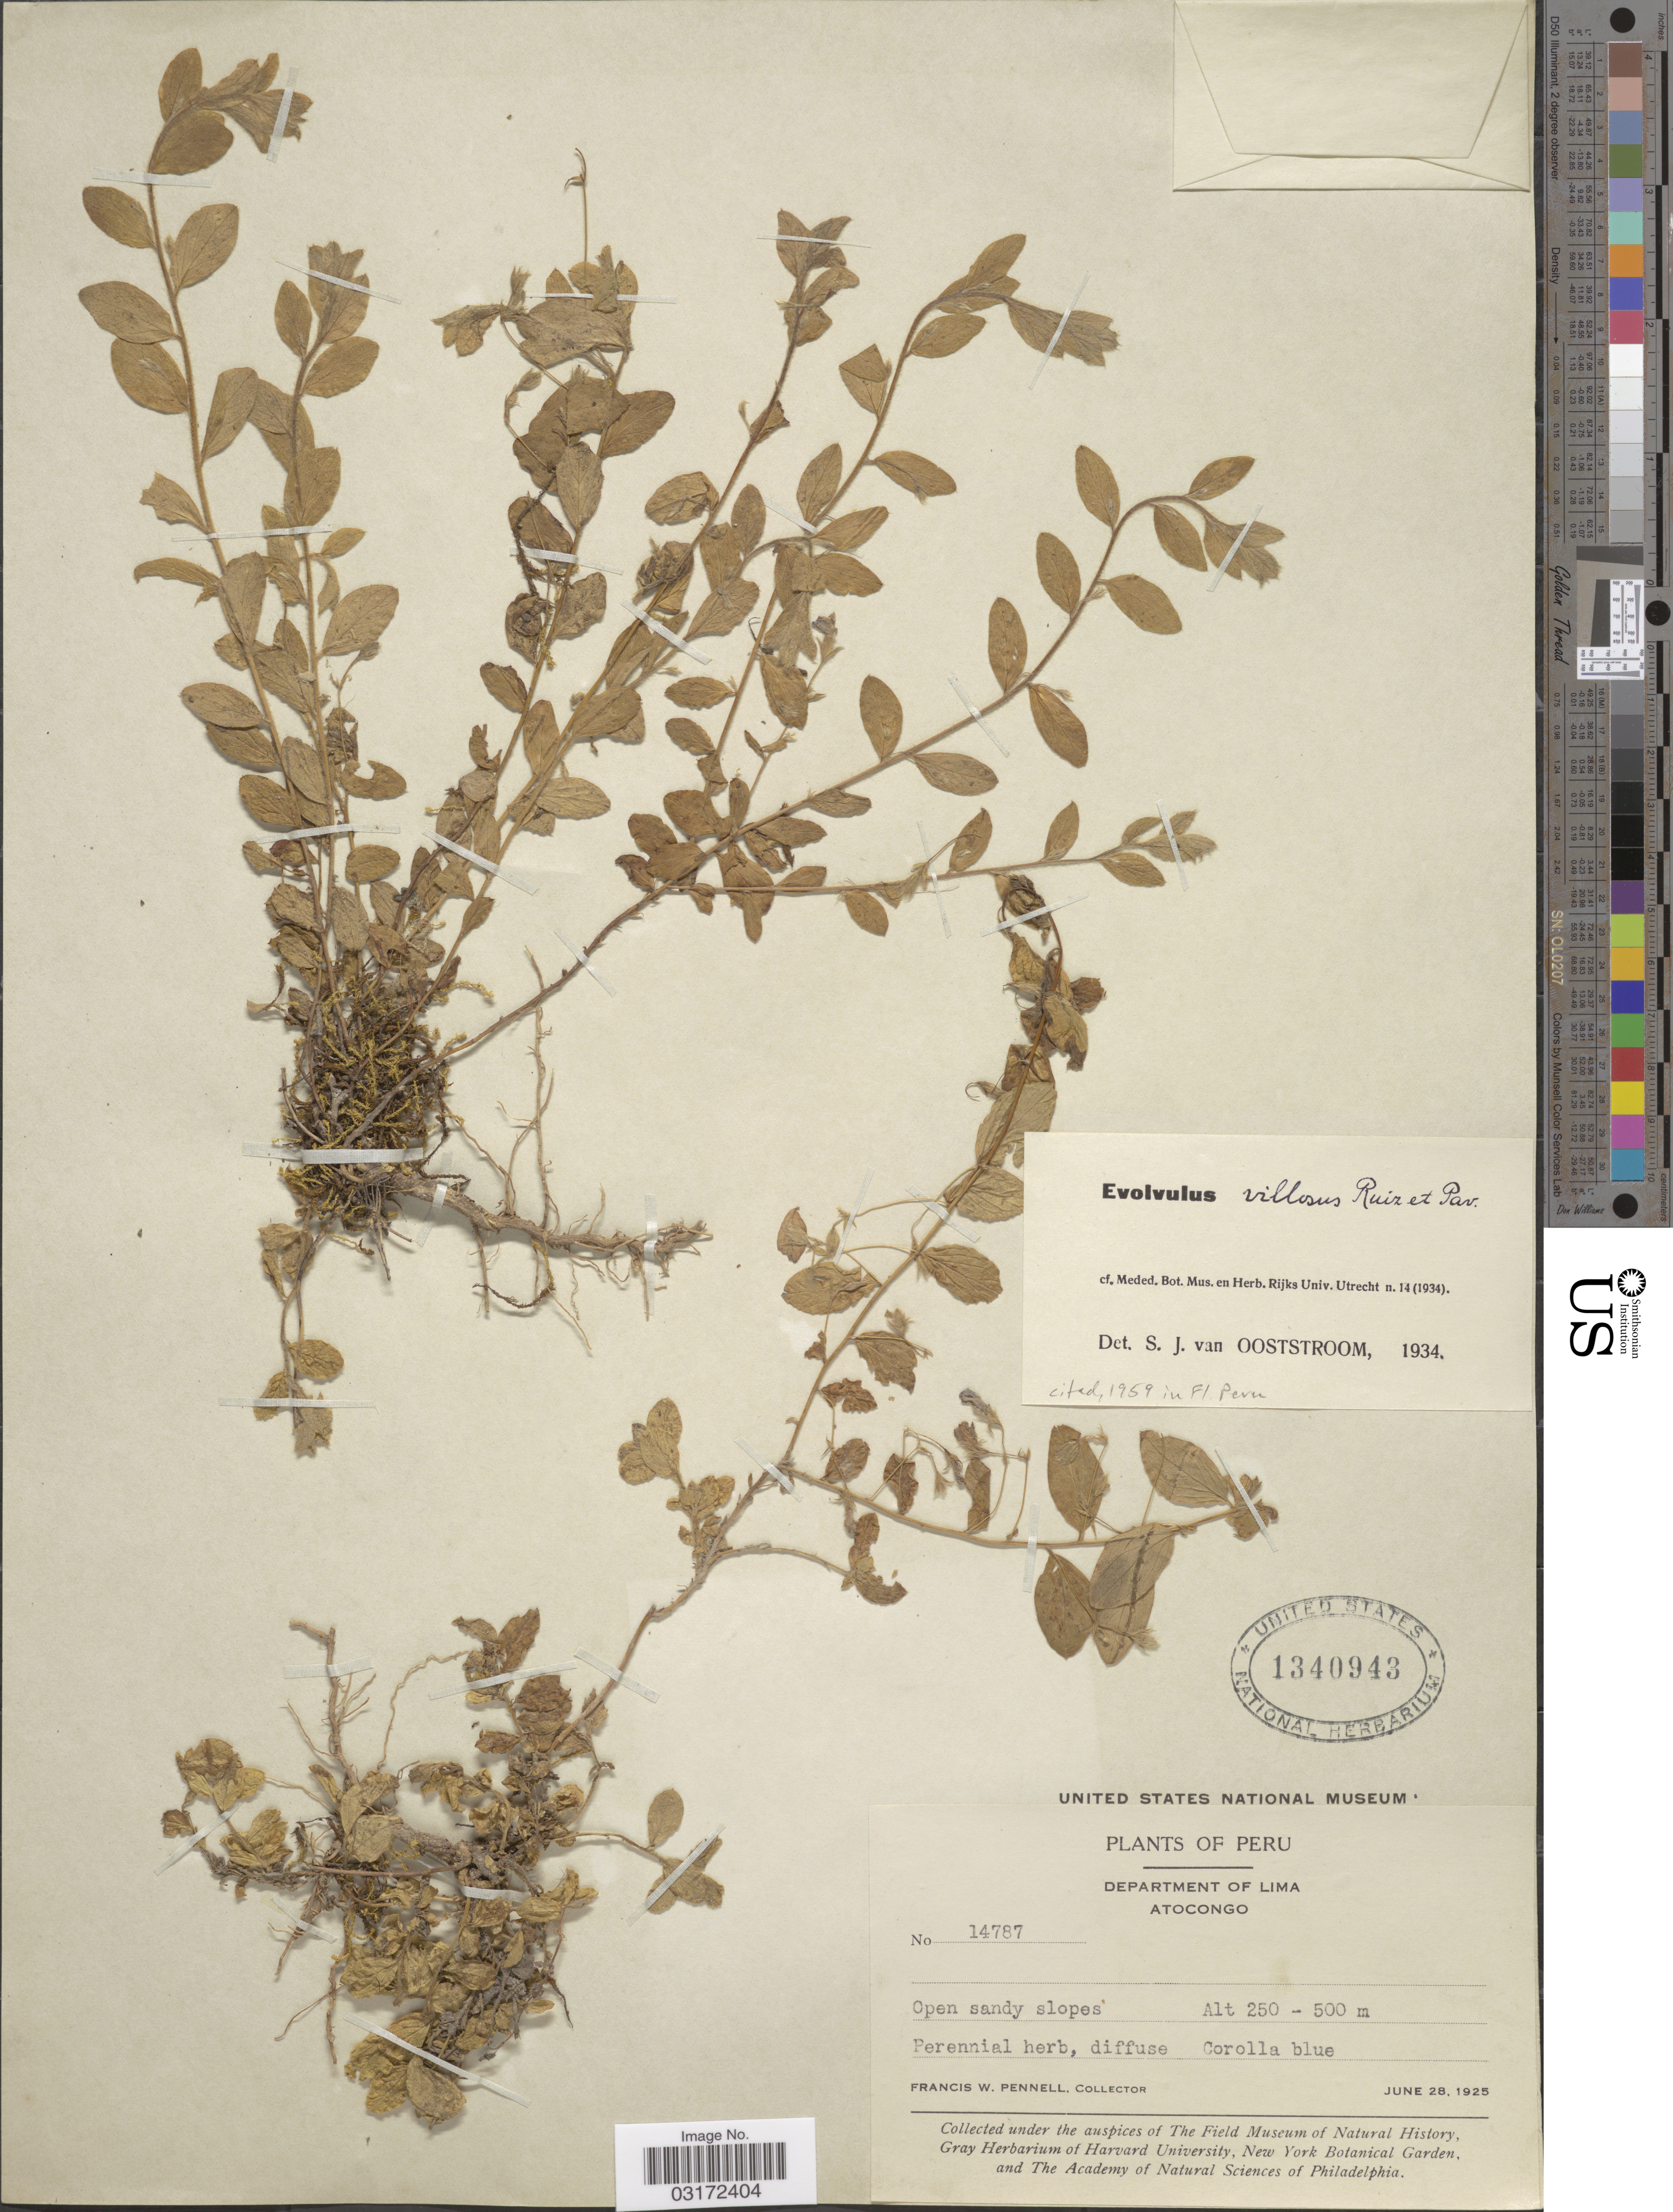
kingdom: Plantae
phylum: Tracheophyta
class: Magnoliopsida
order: Solanales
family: Convolvulaceae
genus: Evolvulus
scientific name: Evolvulus villosus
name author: Ruiz & Pav.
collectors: F. W. Pennell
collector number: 14787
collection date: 1925-06-28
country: Peru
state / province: Lima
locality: Department of Lima, Atocongo.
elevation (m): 250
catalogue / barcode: US 1340943